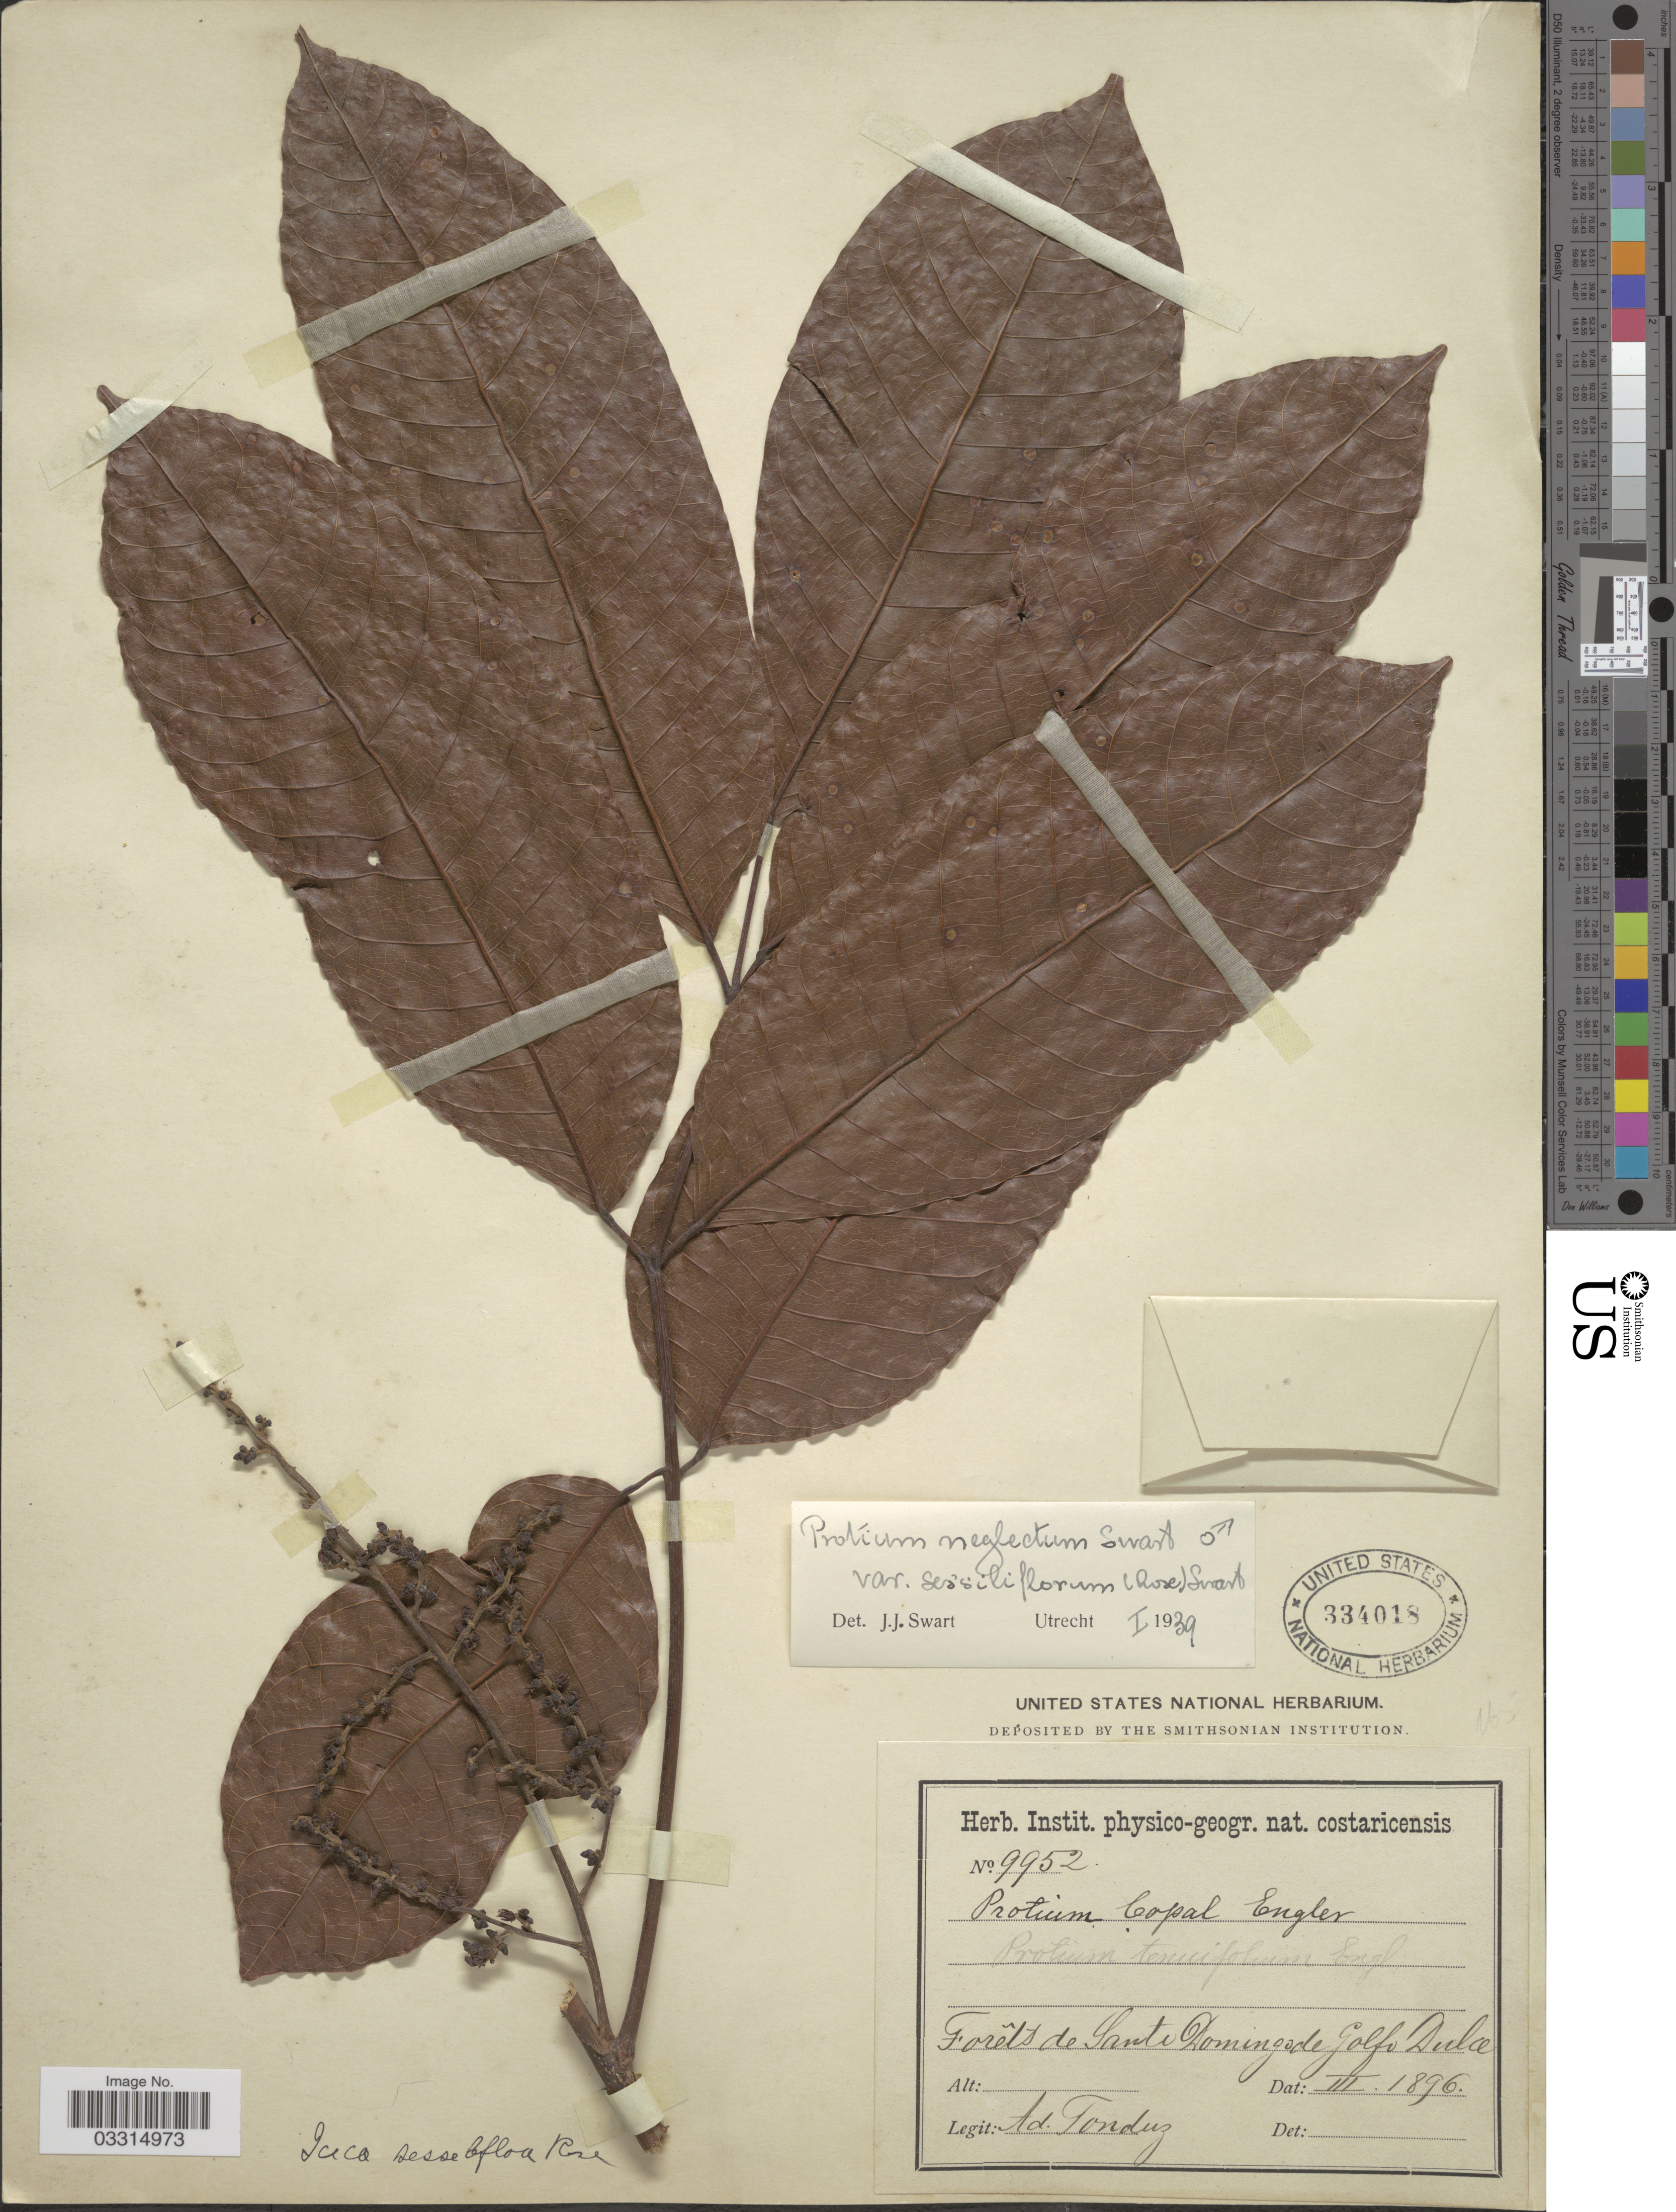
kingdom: Plantae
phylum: Tracheophyta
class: Magnoliopsida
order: Sapindales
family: Burseraceae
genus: Protium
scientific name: Protium sessiliflorum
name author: (Rose) Standl.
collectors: A. Tonduz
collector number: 9952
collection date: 1896-03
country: Costa Rica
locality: Forêts de Santo Domingo de Golfo Dulce.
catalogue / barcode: US 334018